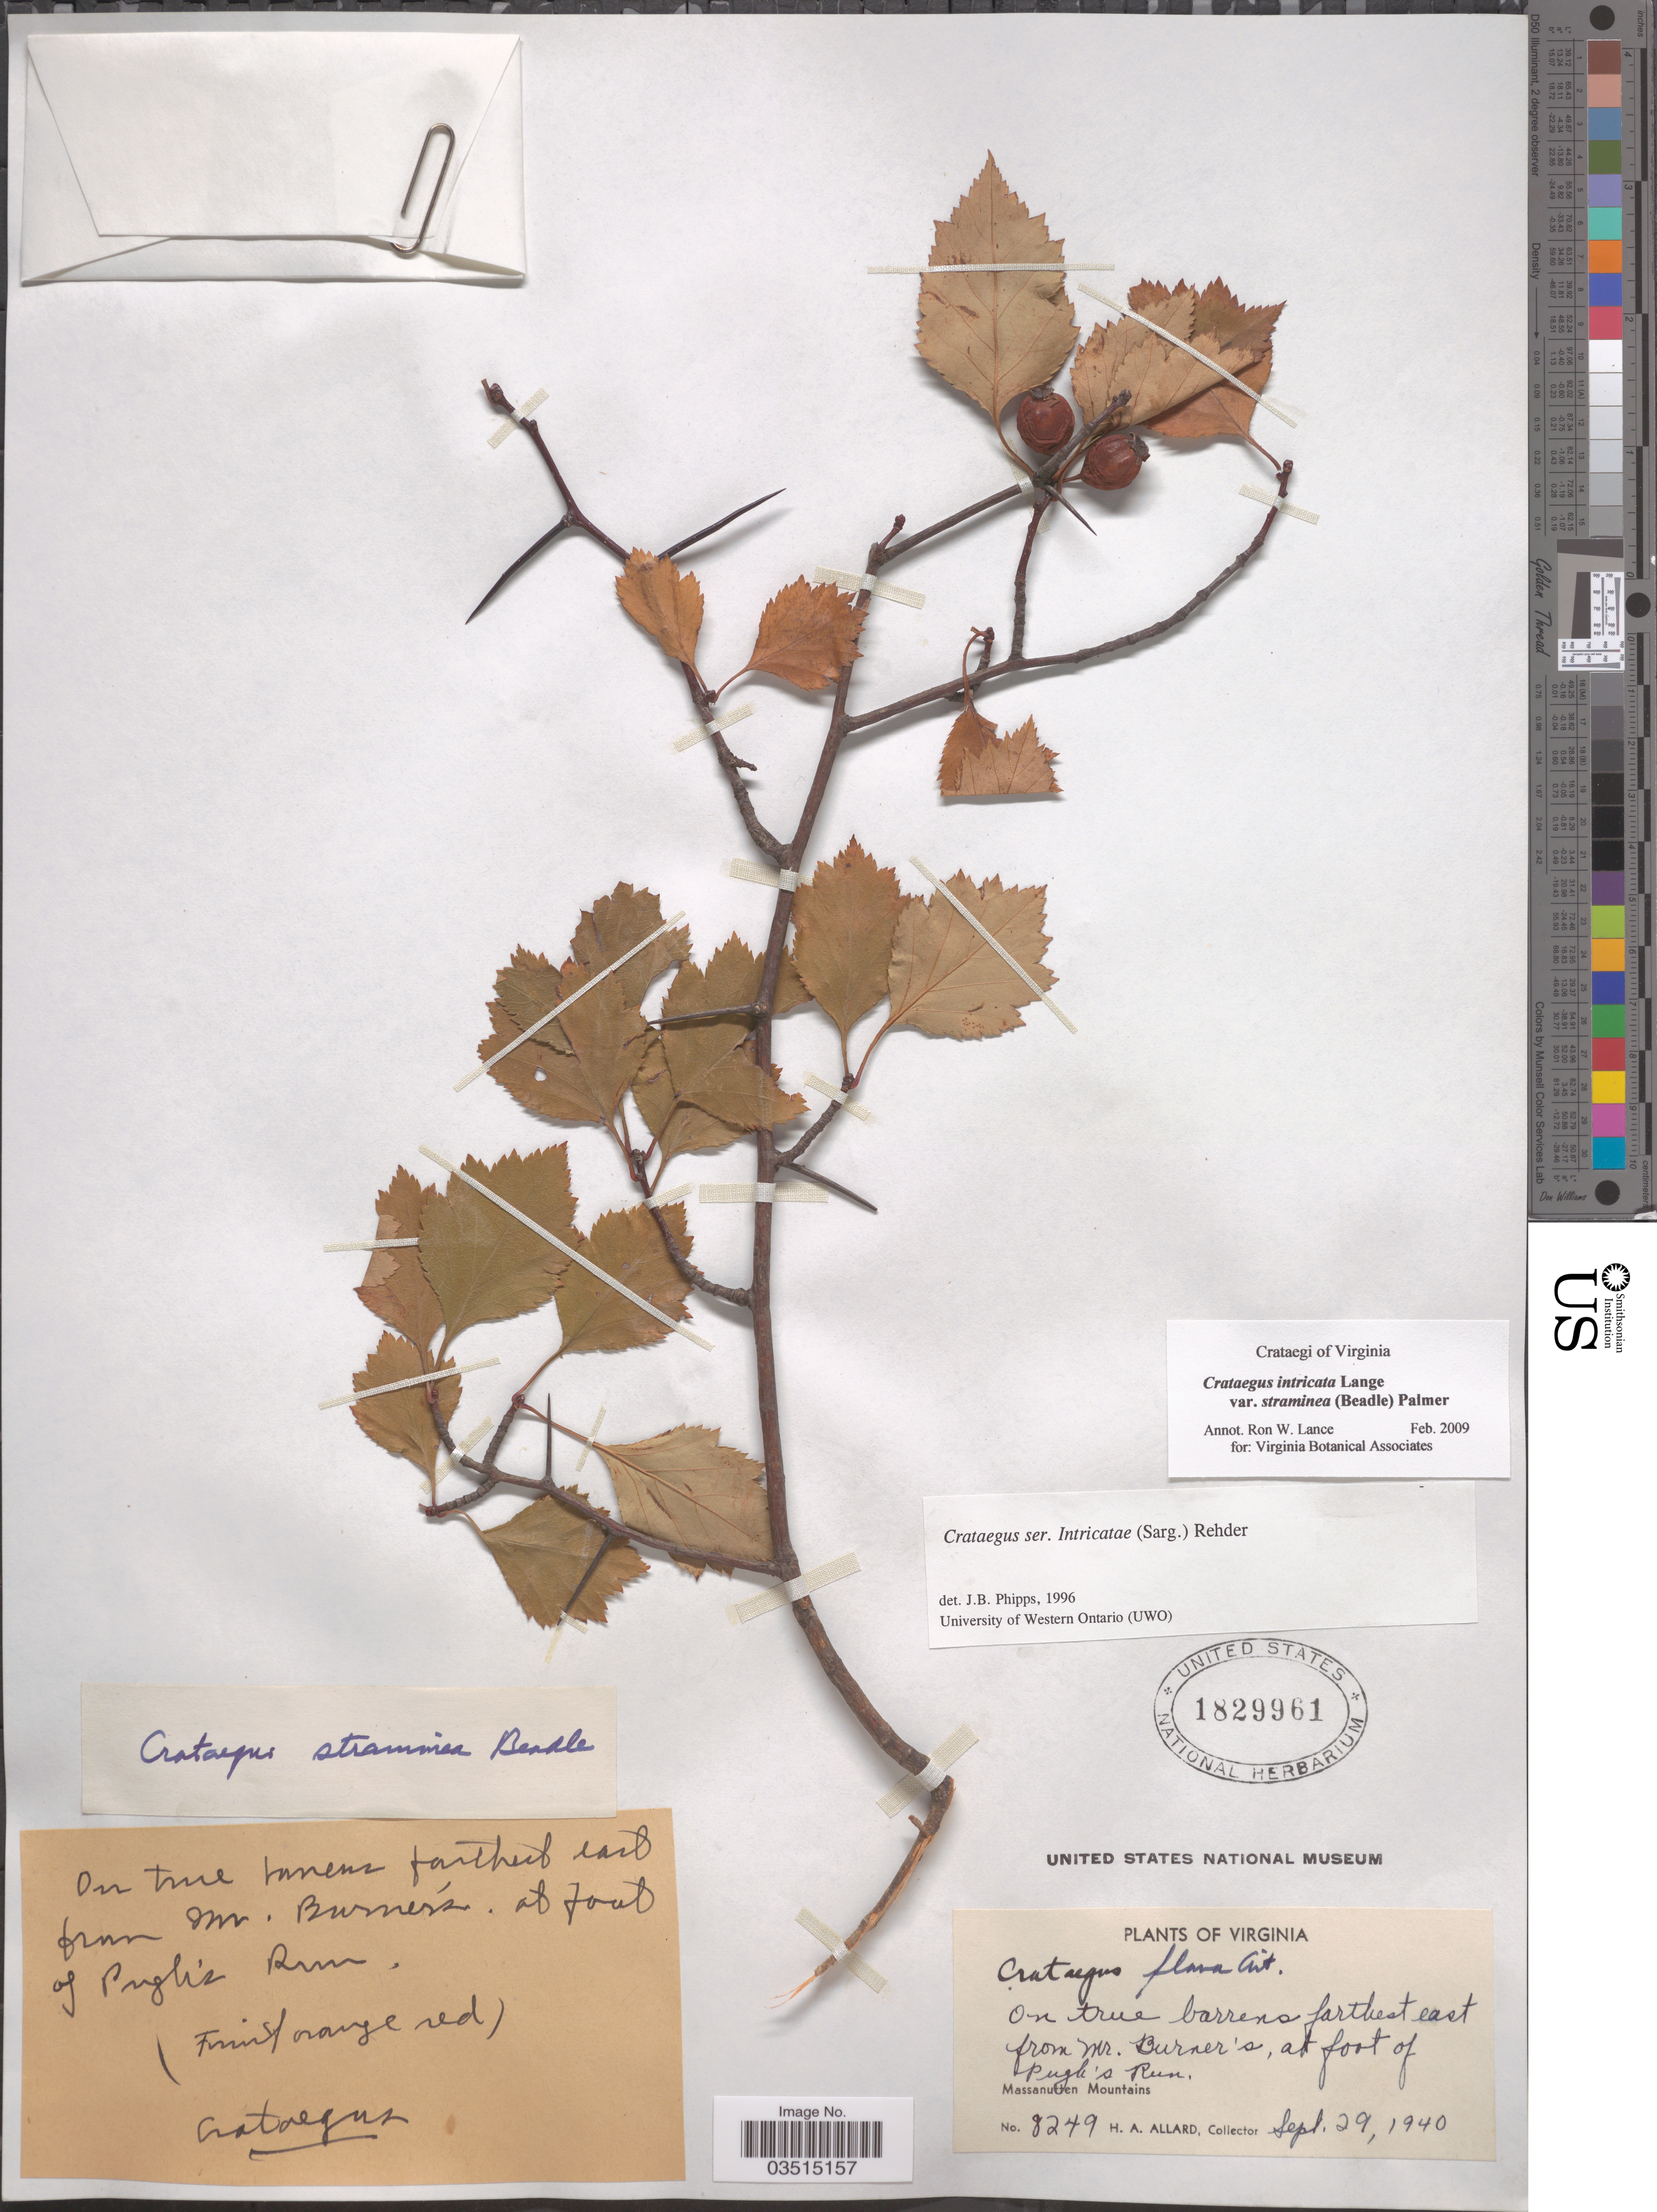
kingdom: Plantae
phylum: Tracheophyta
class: Magnoliopsida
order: Rosales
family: Rosaceae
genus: Crataegus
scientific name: Crataegus intricata var. straminea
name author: (Beadle) E.J. Palmer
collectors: H. A. Allard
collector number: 8249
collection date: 1940-09-29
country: United States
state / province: Virginia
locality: Farthest east from Mr. Burner's, at foot of Pugh's Run. Massanutten Mountains.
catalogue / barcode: US 1829961